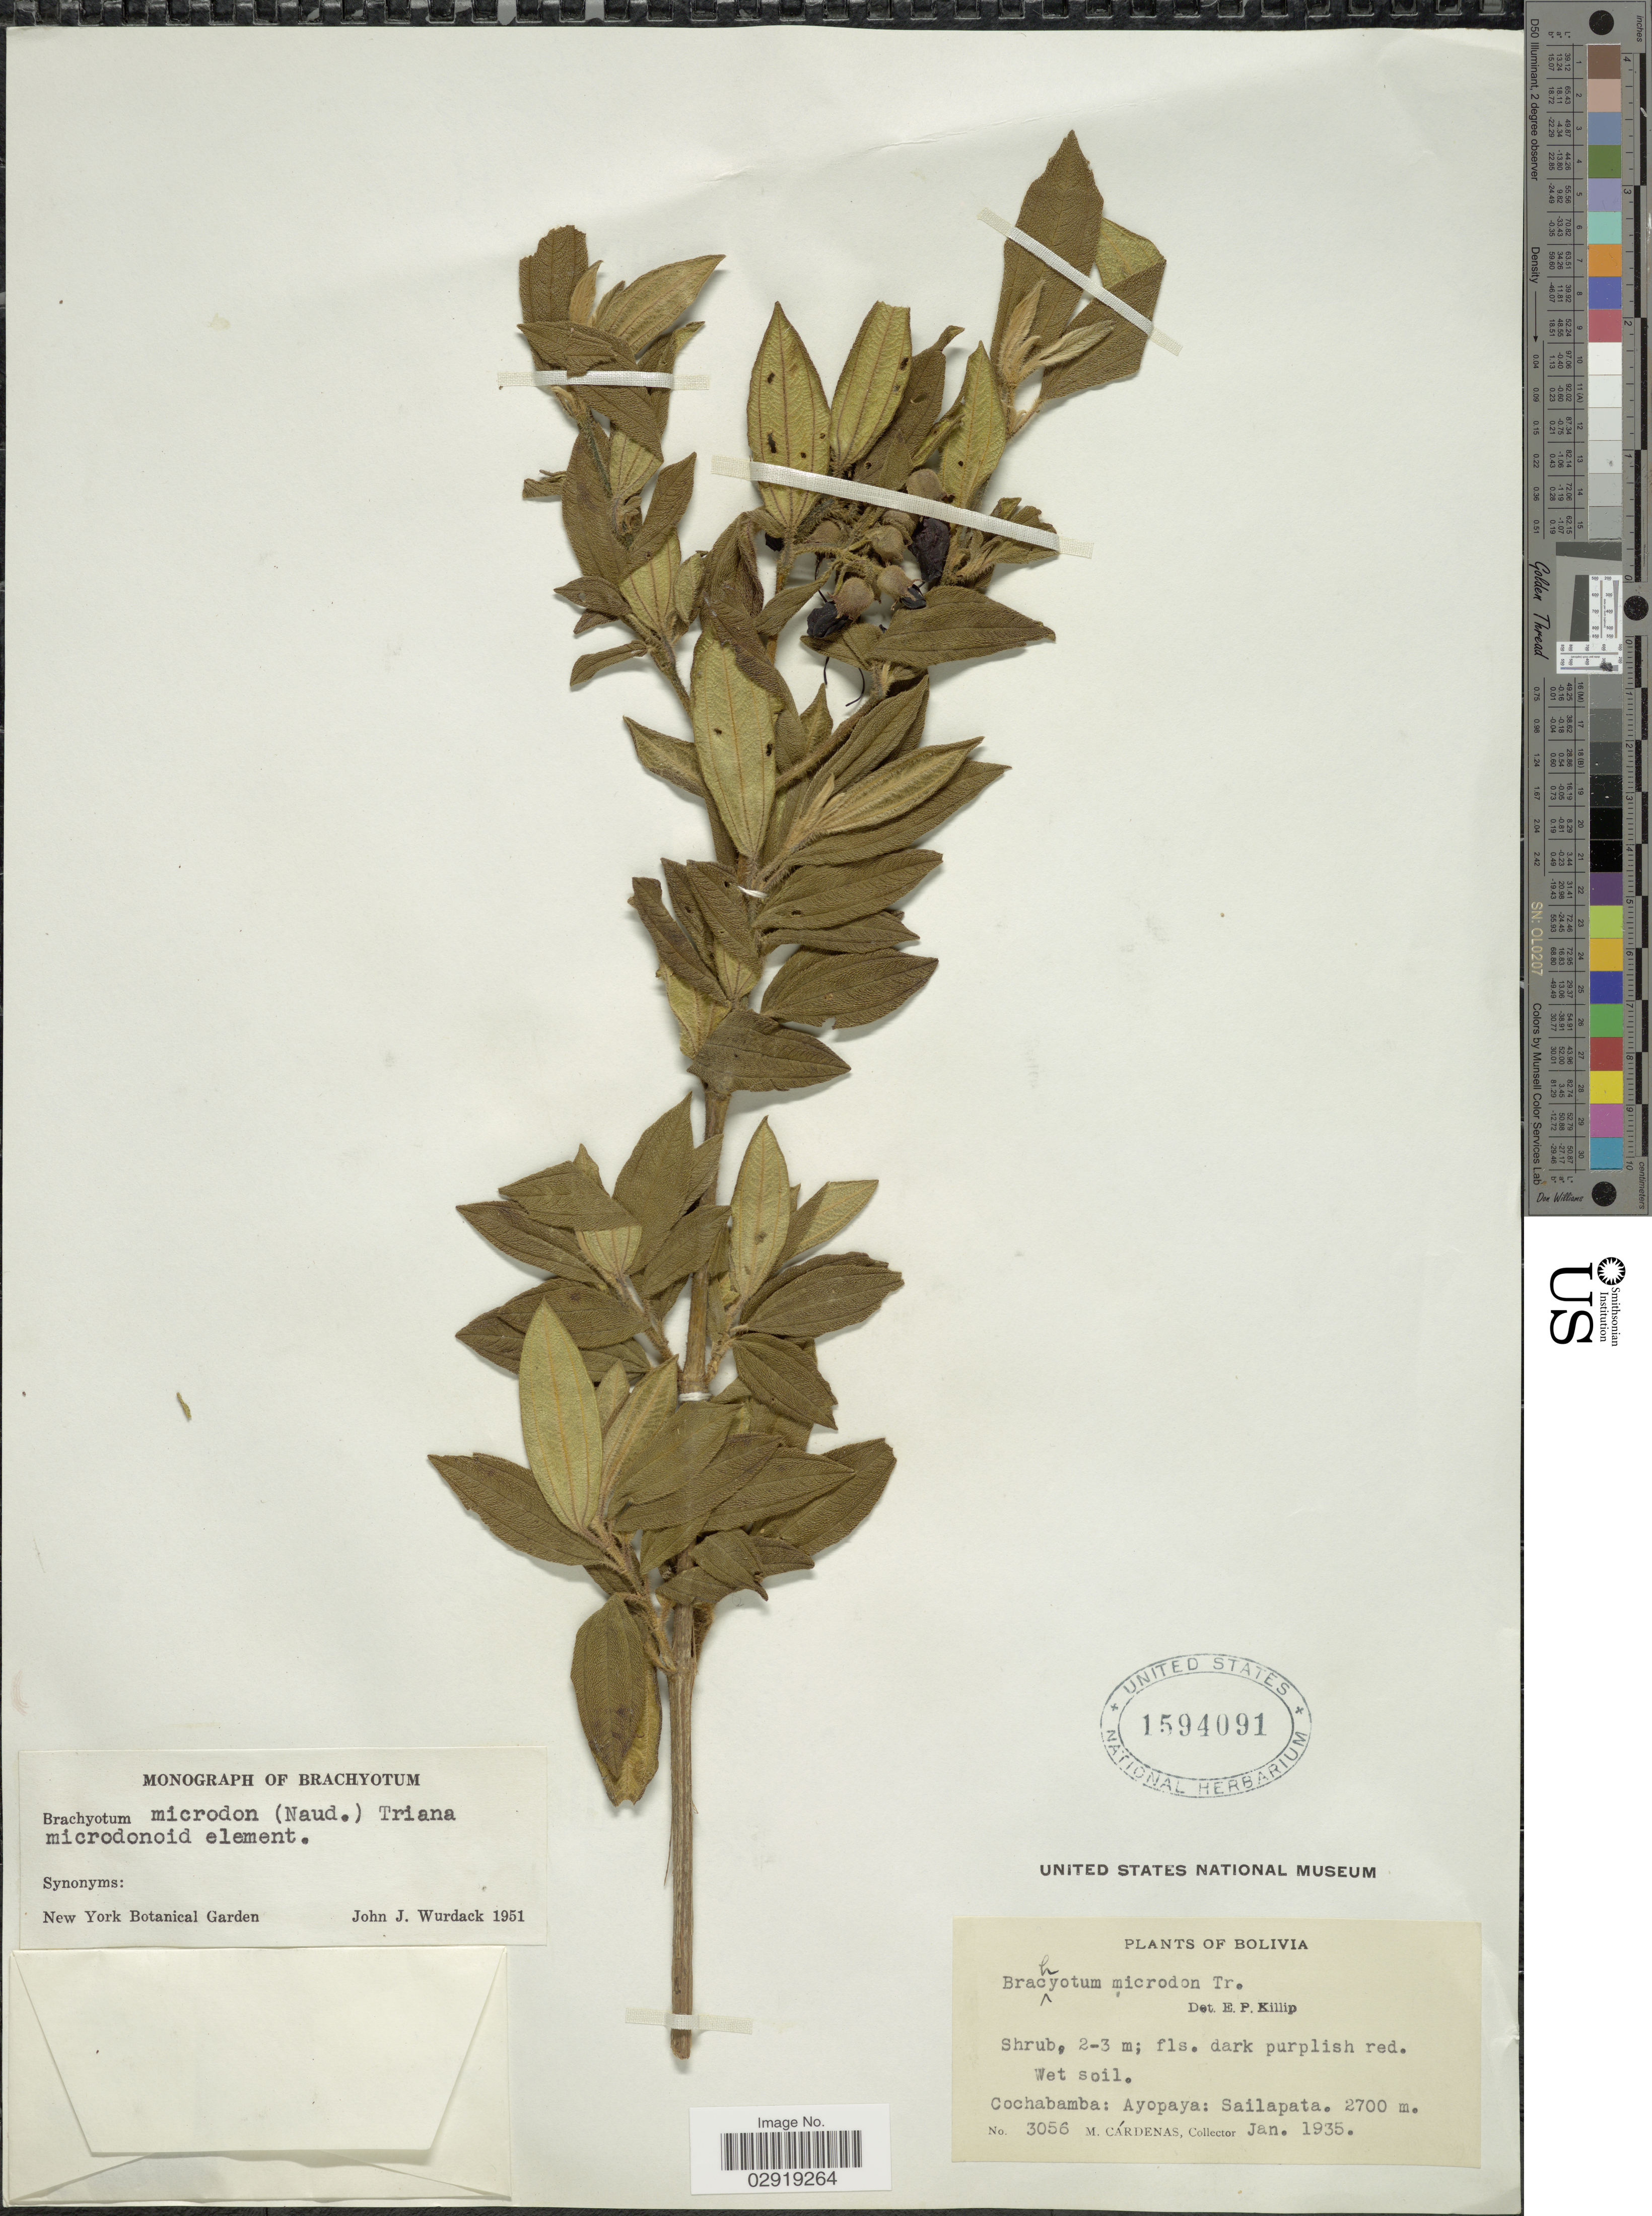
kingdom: Plantae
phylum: Tracheophyta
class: Magnoliopsida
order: Myrtales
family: Melastomataceae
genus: Brachyotum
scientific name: Brachyotum microdon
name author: (Naudin) Triana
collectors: M. Cárdenas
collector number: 3056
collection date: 1935-01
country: Bolivia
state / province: Cochabamba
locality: Ayopaya: Sailapata.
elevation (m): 2700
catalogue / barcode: US 1594091